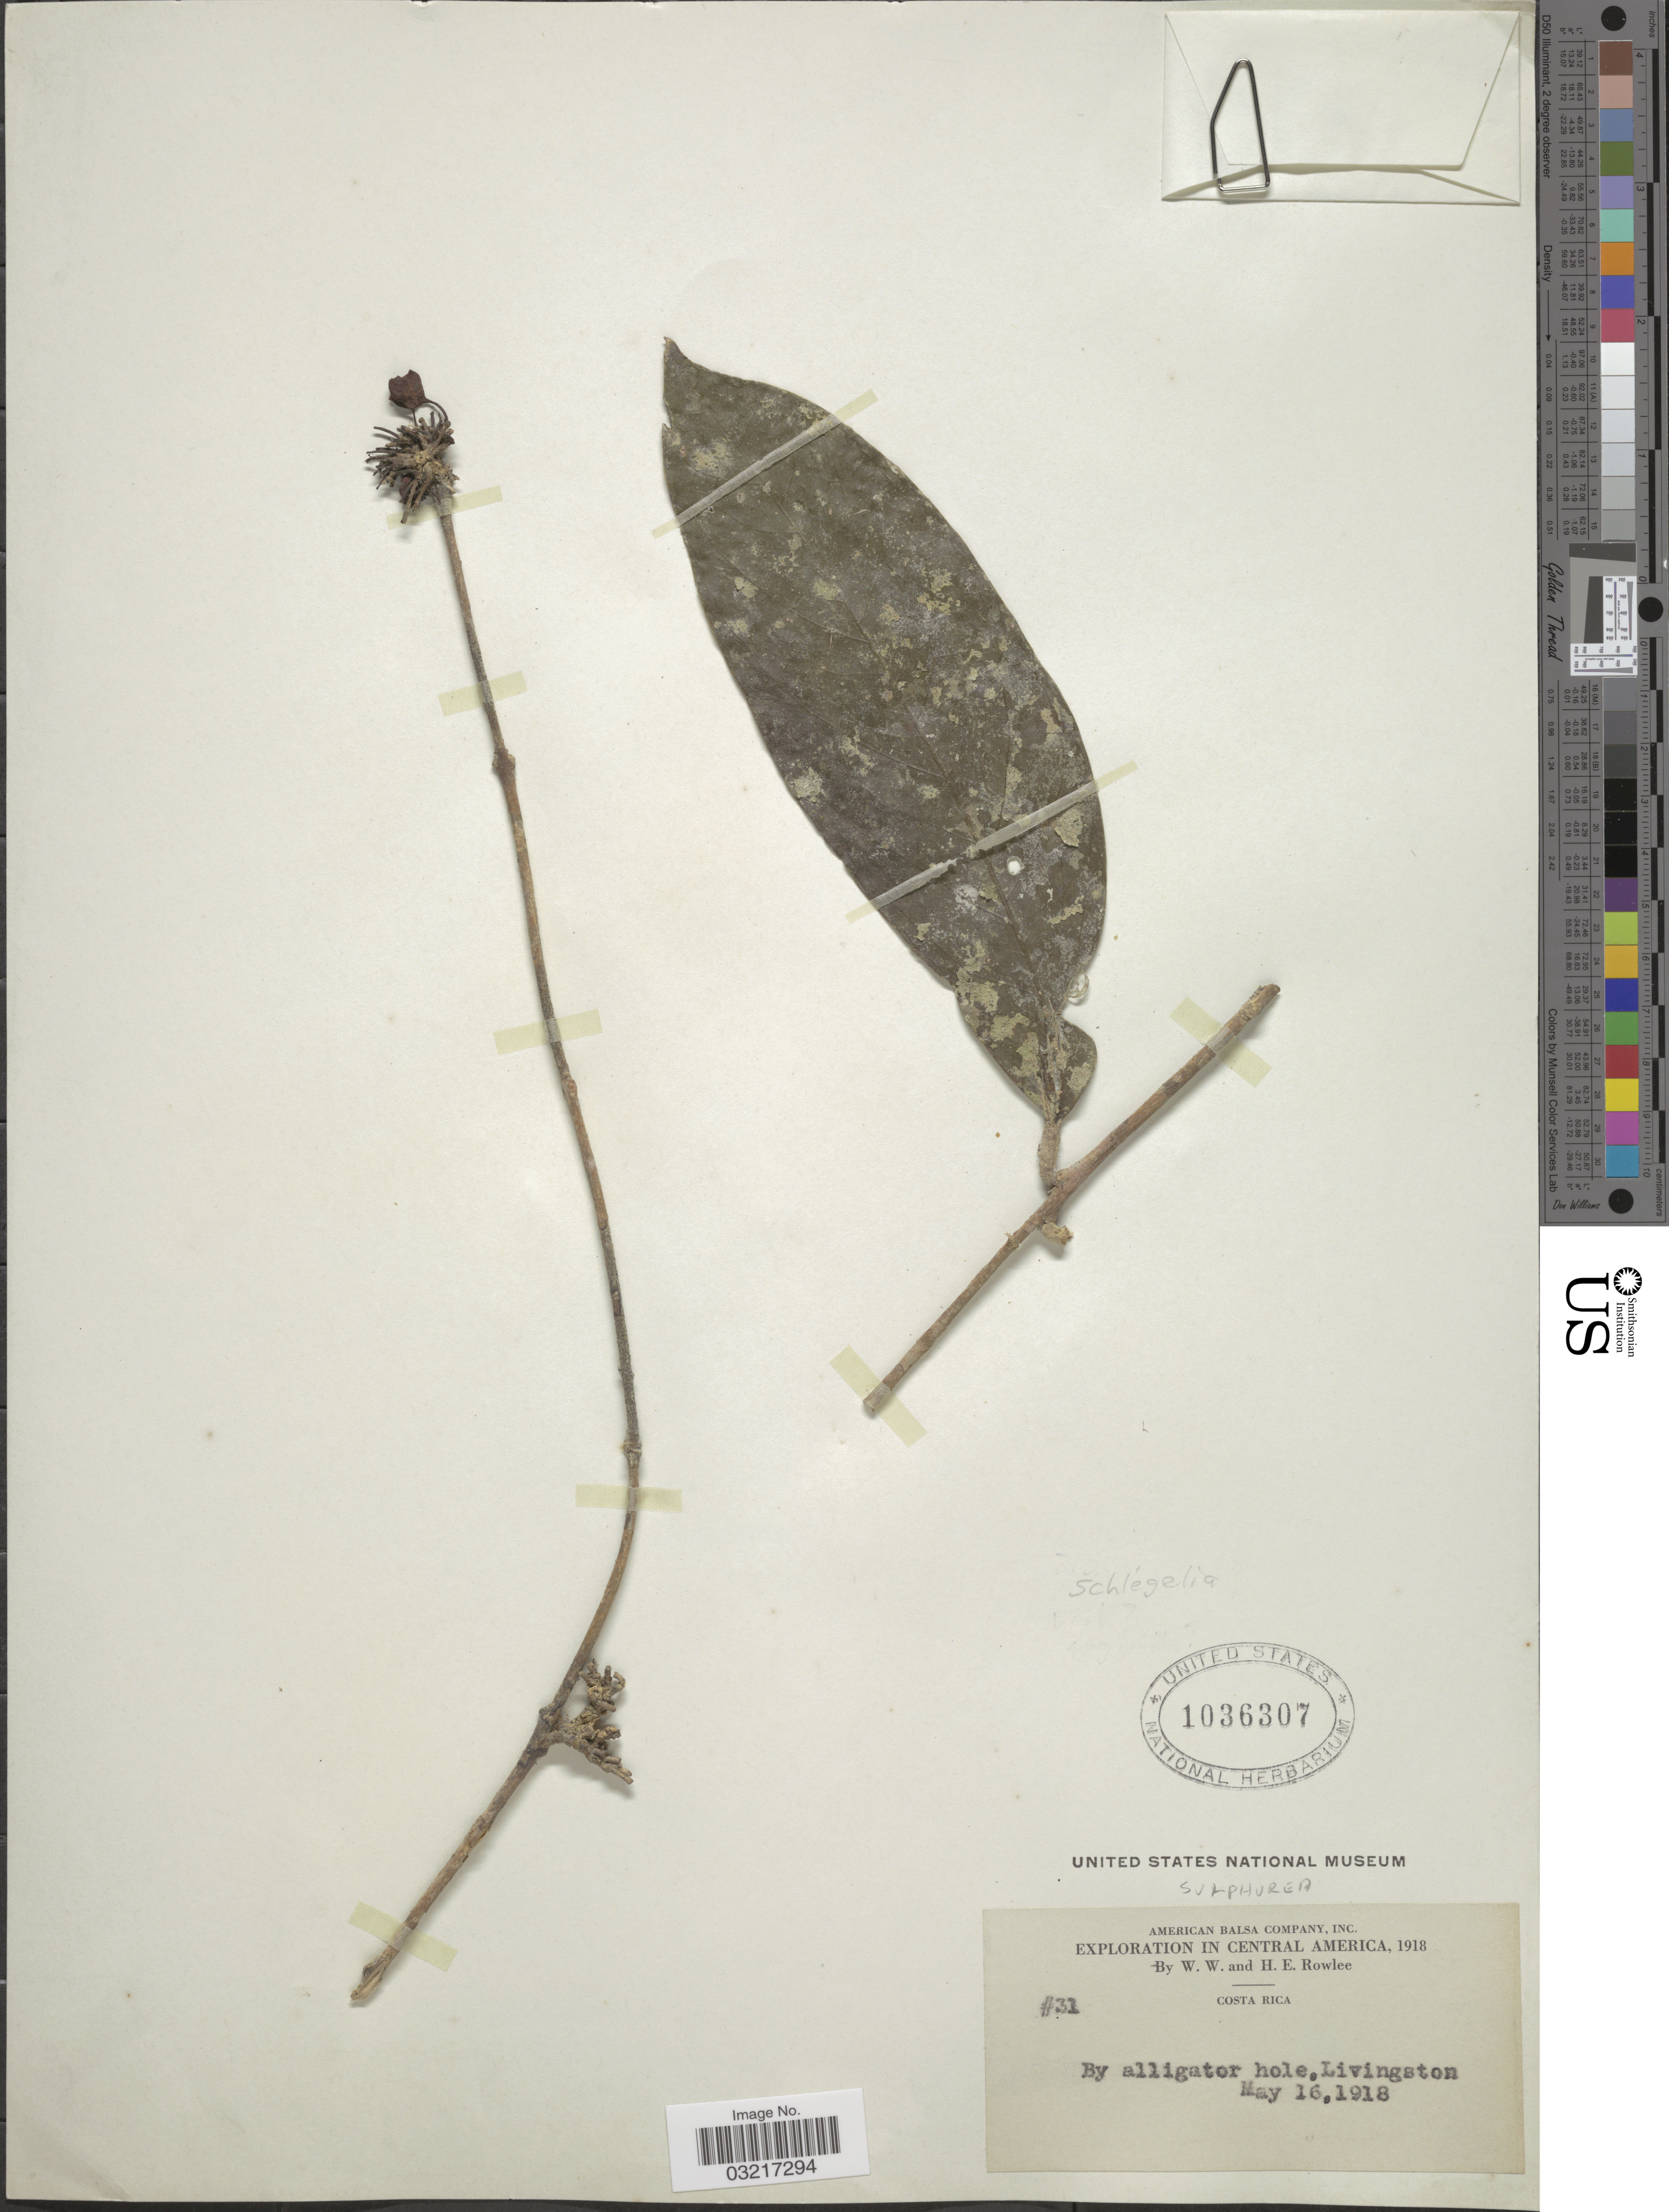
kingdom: Plantae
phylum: Tracheophyta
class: Magnoliopsida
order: Lamiales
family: Schlegeliaceae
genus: Schlegelia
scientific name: Schlegelia sp.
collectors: W. W. Rowlee & H. E. Rowlee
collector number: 31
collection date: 1918-05-16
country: Costa Rica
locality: By alligator hole, Livingston.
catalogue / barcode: US 1036307